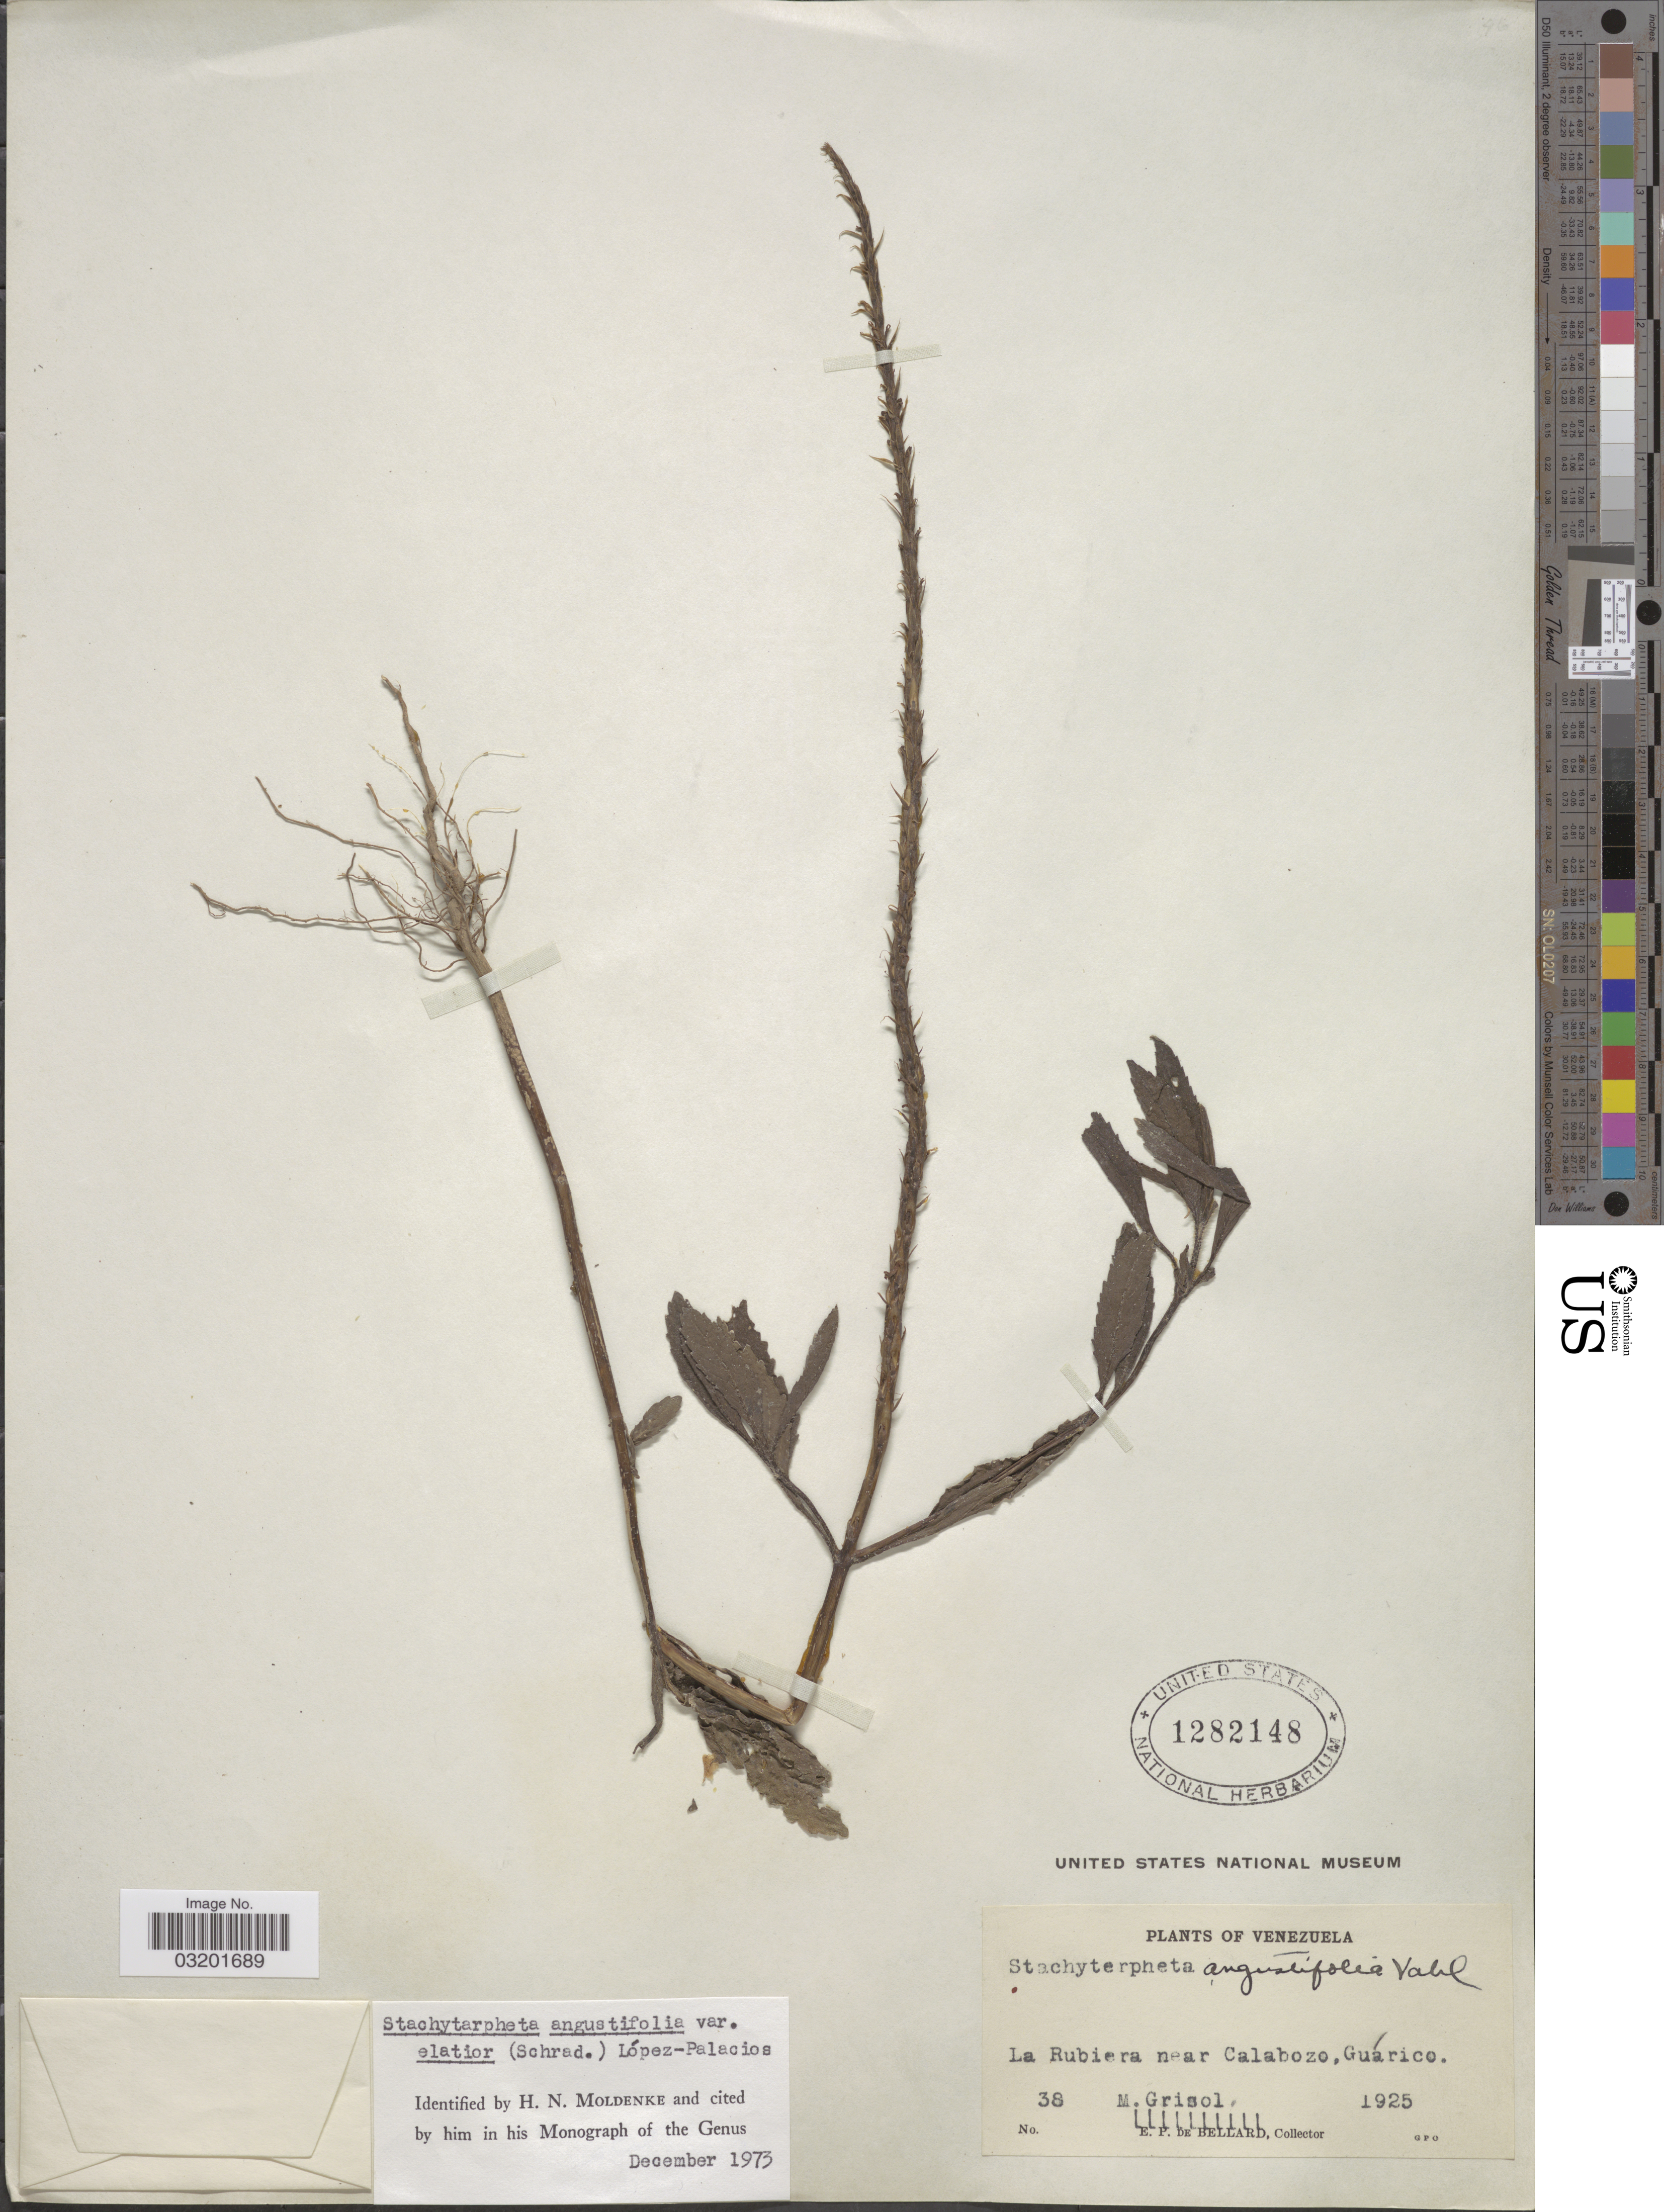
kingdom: Plantae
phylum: Tracheophyta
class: Magnoliopsida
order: Lamiales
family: Verbenaceae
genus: Stachytarpheta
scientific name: Stachytarpheta angustifolia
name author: (Mill.) Vahl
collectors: E. de Bellard & M. Grisol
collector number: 38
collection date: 1925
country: Venezuela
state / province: Guárico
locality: La Rubiera near Calabozo.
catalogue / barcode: US 1282148